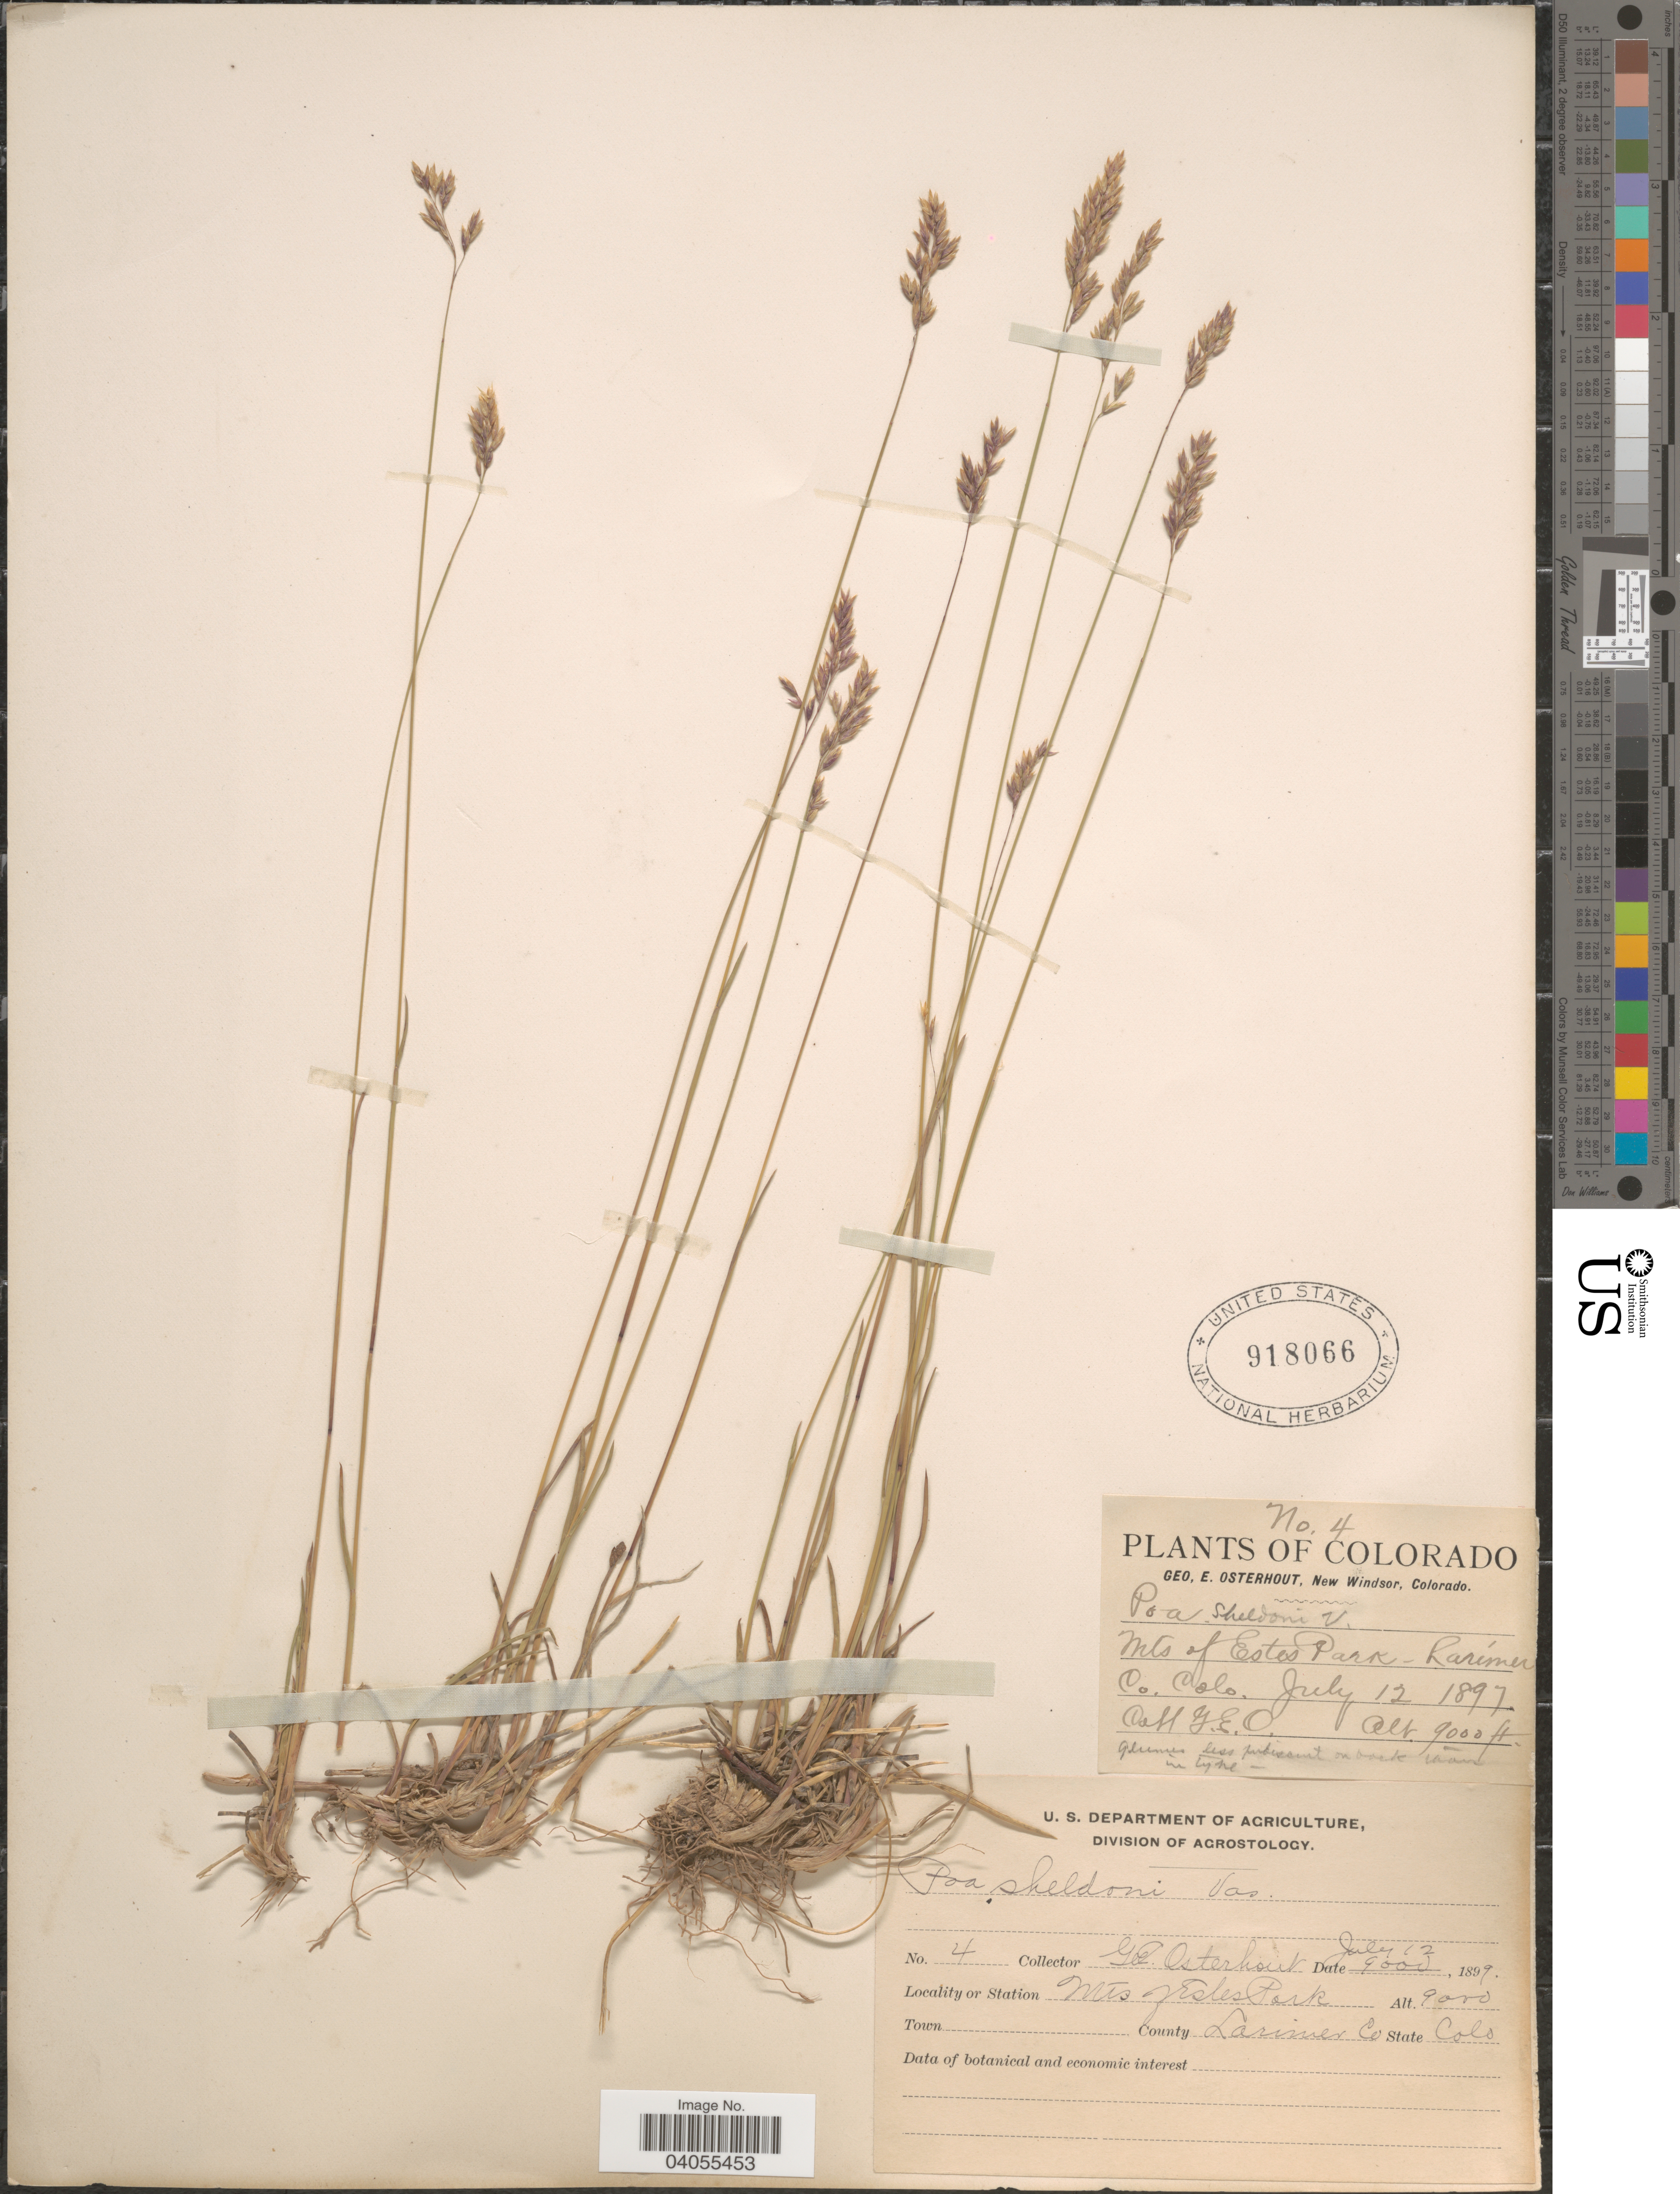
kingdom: Plantae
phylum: Tracheophyta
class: Liliopsida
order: Poales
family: Poaceae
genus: Poa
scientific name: Poa arida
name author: Vasey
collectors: G. Osterhout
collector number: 4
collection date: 1897-07-12/1899-07-12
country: United States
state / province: Colorado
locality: Station Mts. of Estes Peak. County Larimer Co.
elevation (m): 2743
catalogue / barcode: US 918066